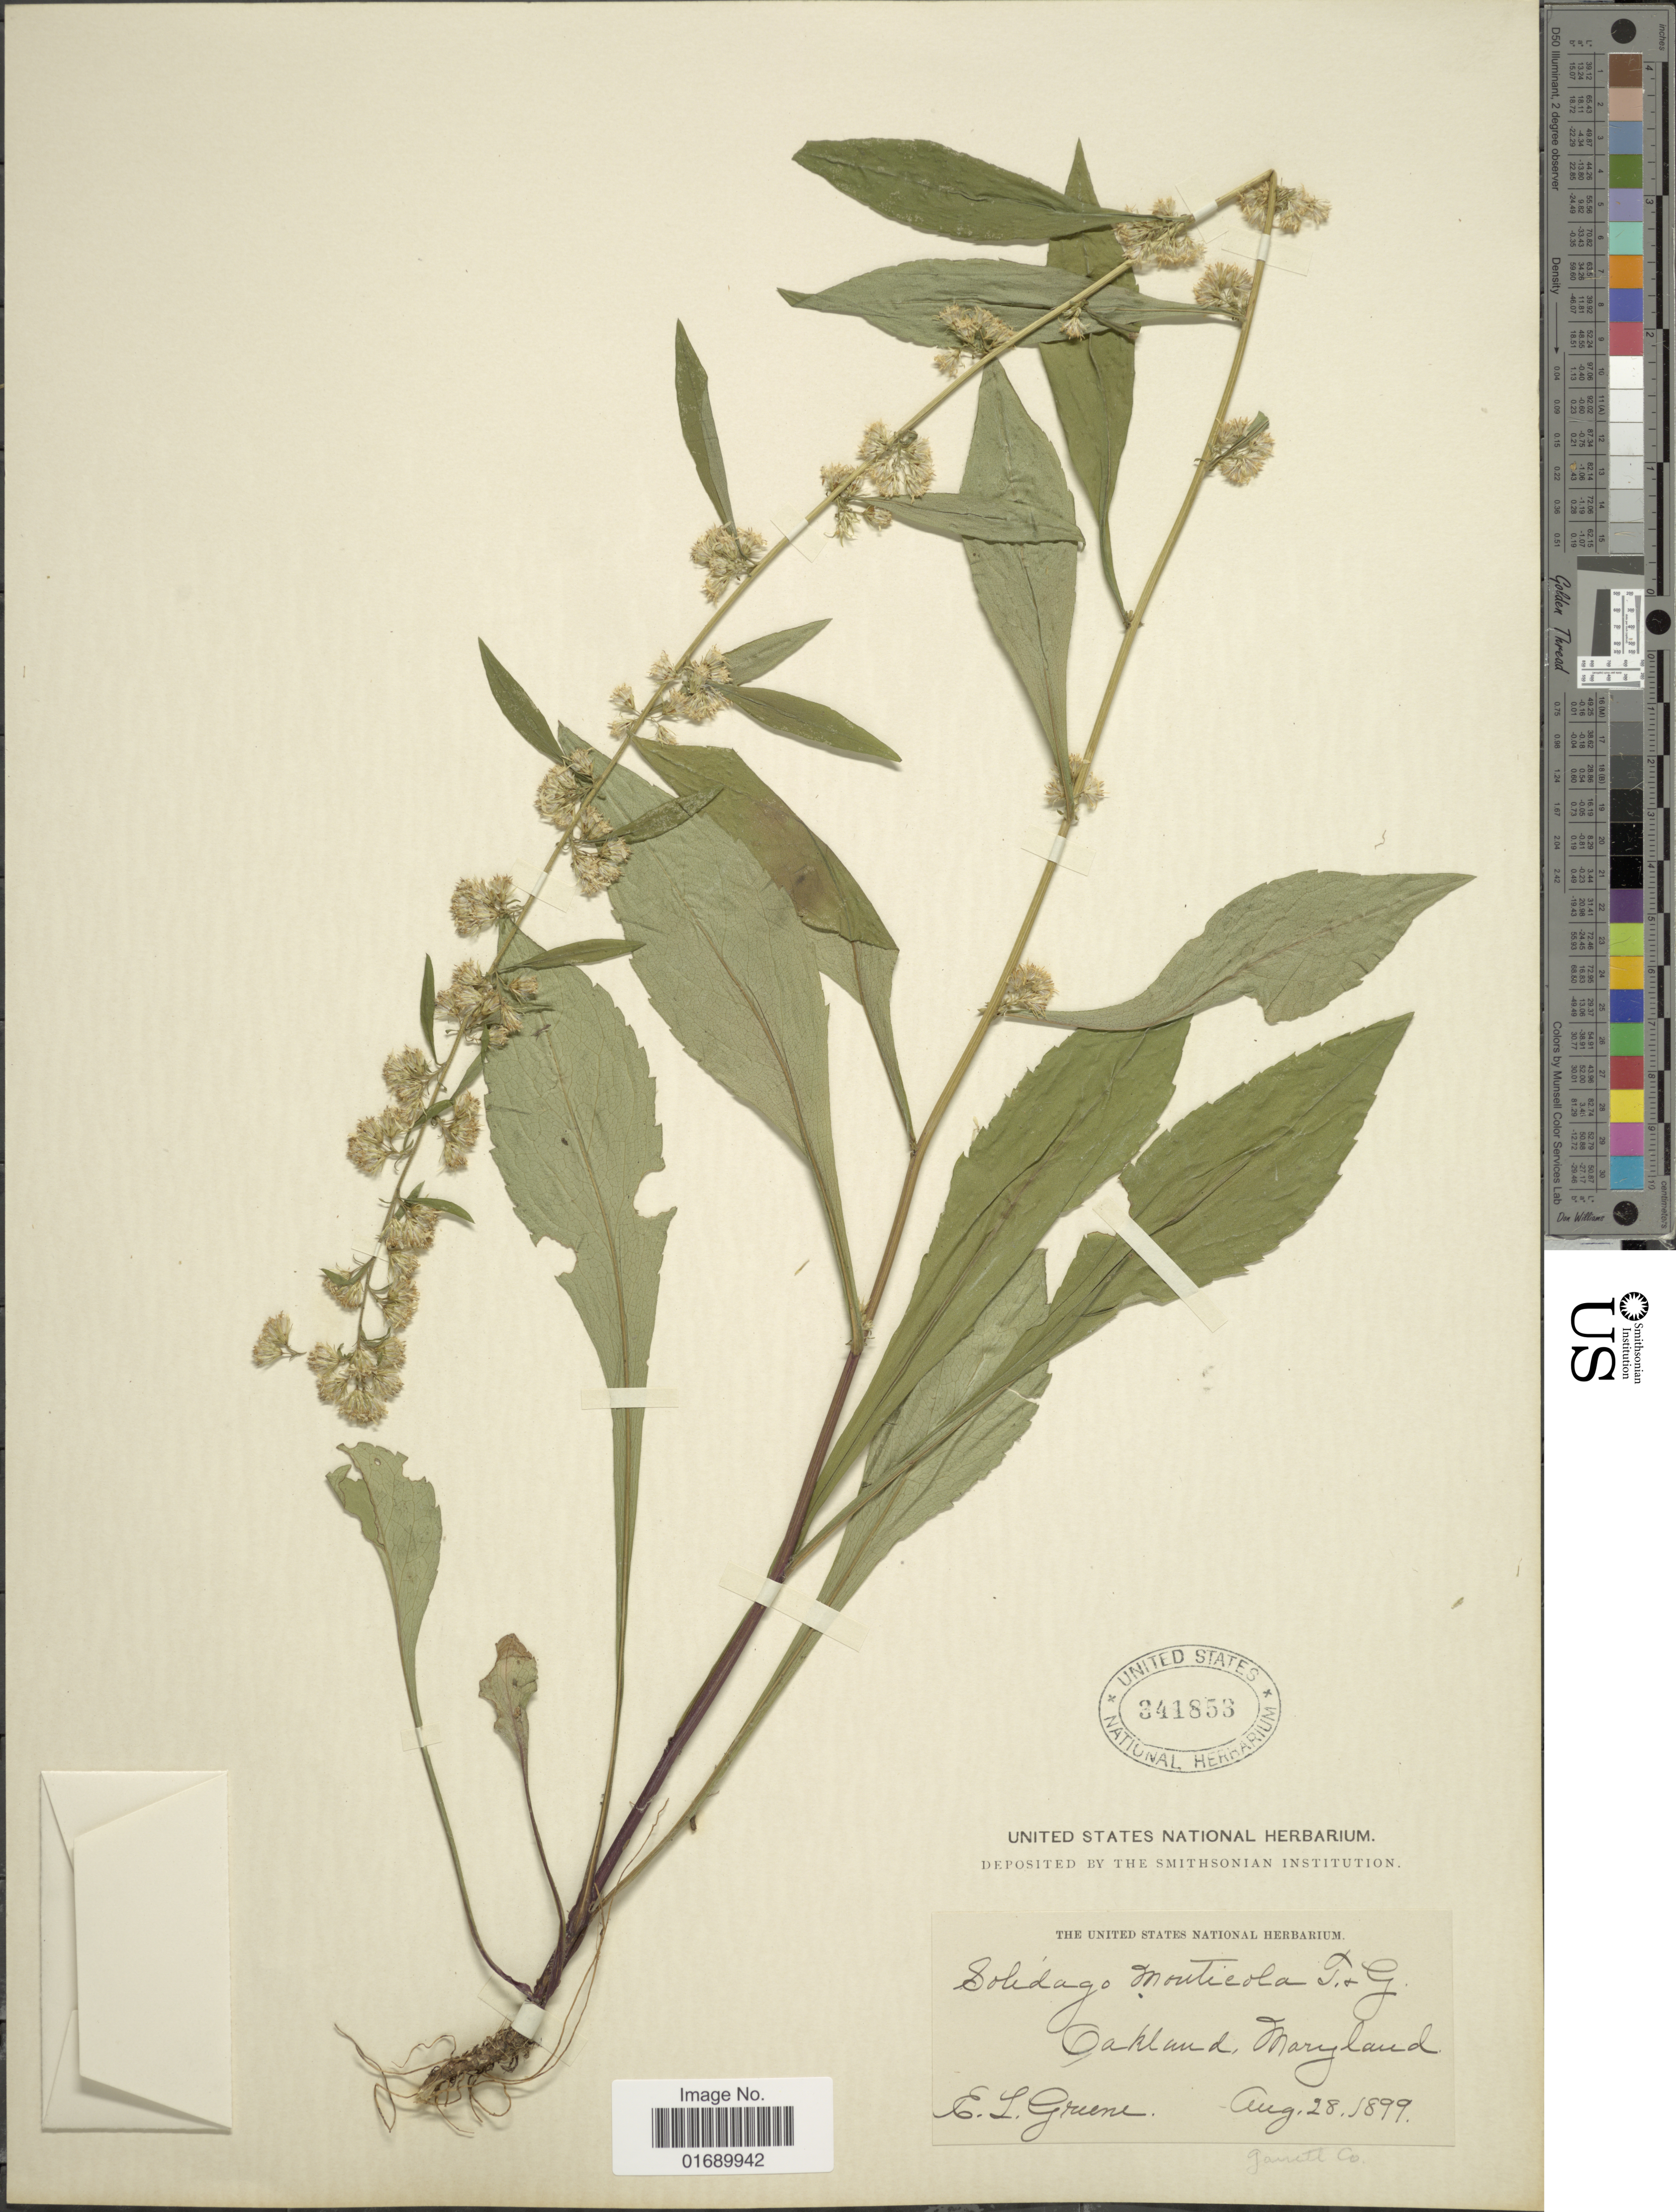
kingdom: Plantae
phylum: Tracheophyta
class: Magnoliopsida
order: Asterales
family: Asteraceae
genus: Solidago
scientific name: Solidago roanensis var. monticola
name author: (Torr. & A. Gray) Fernald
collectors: E. L. Greene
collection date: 1899-08-28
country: United States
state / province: Maryland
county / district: Garrett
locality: Oakland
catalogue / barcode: US 341853